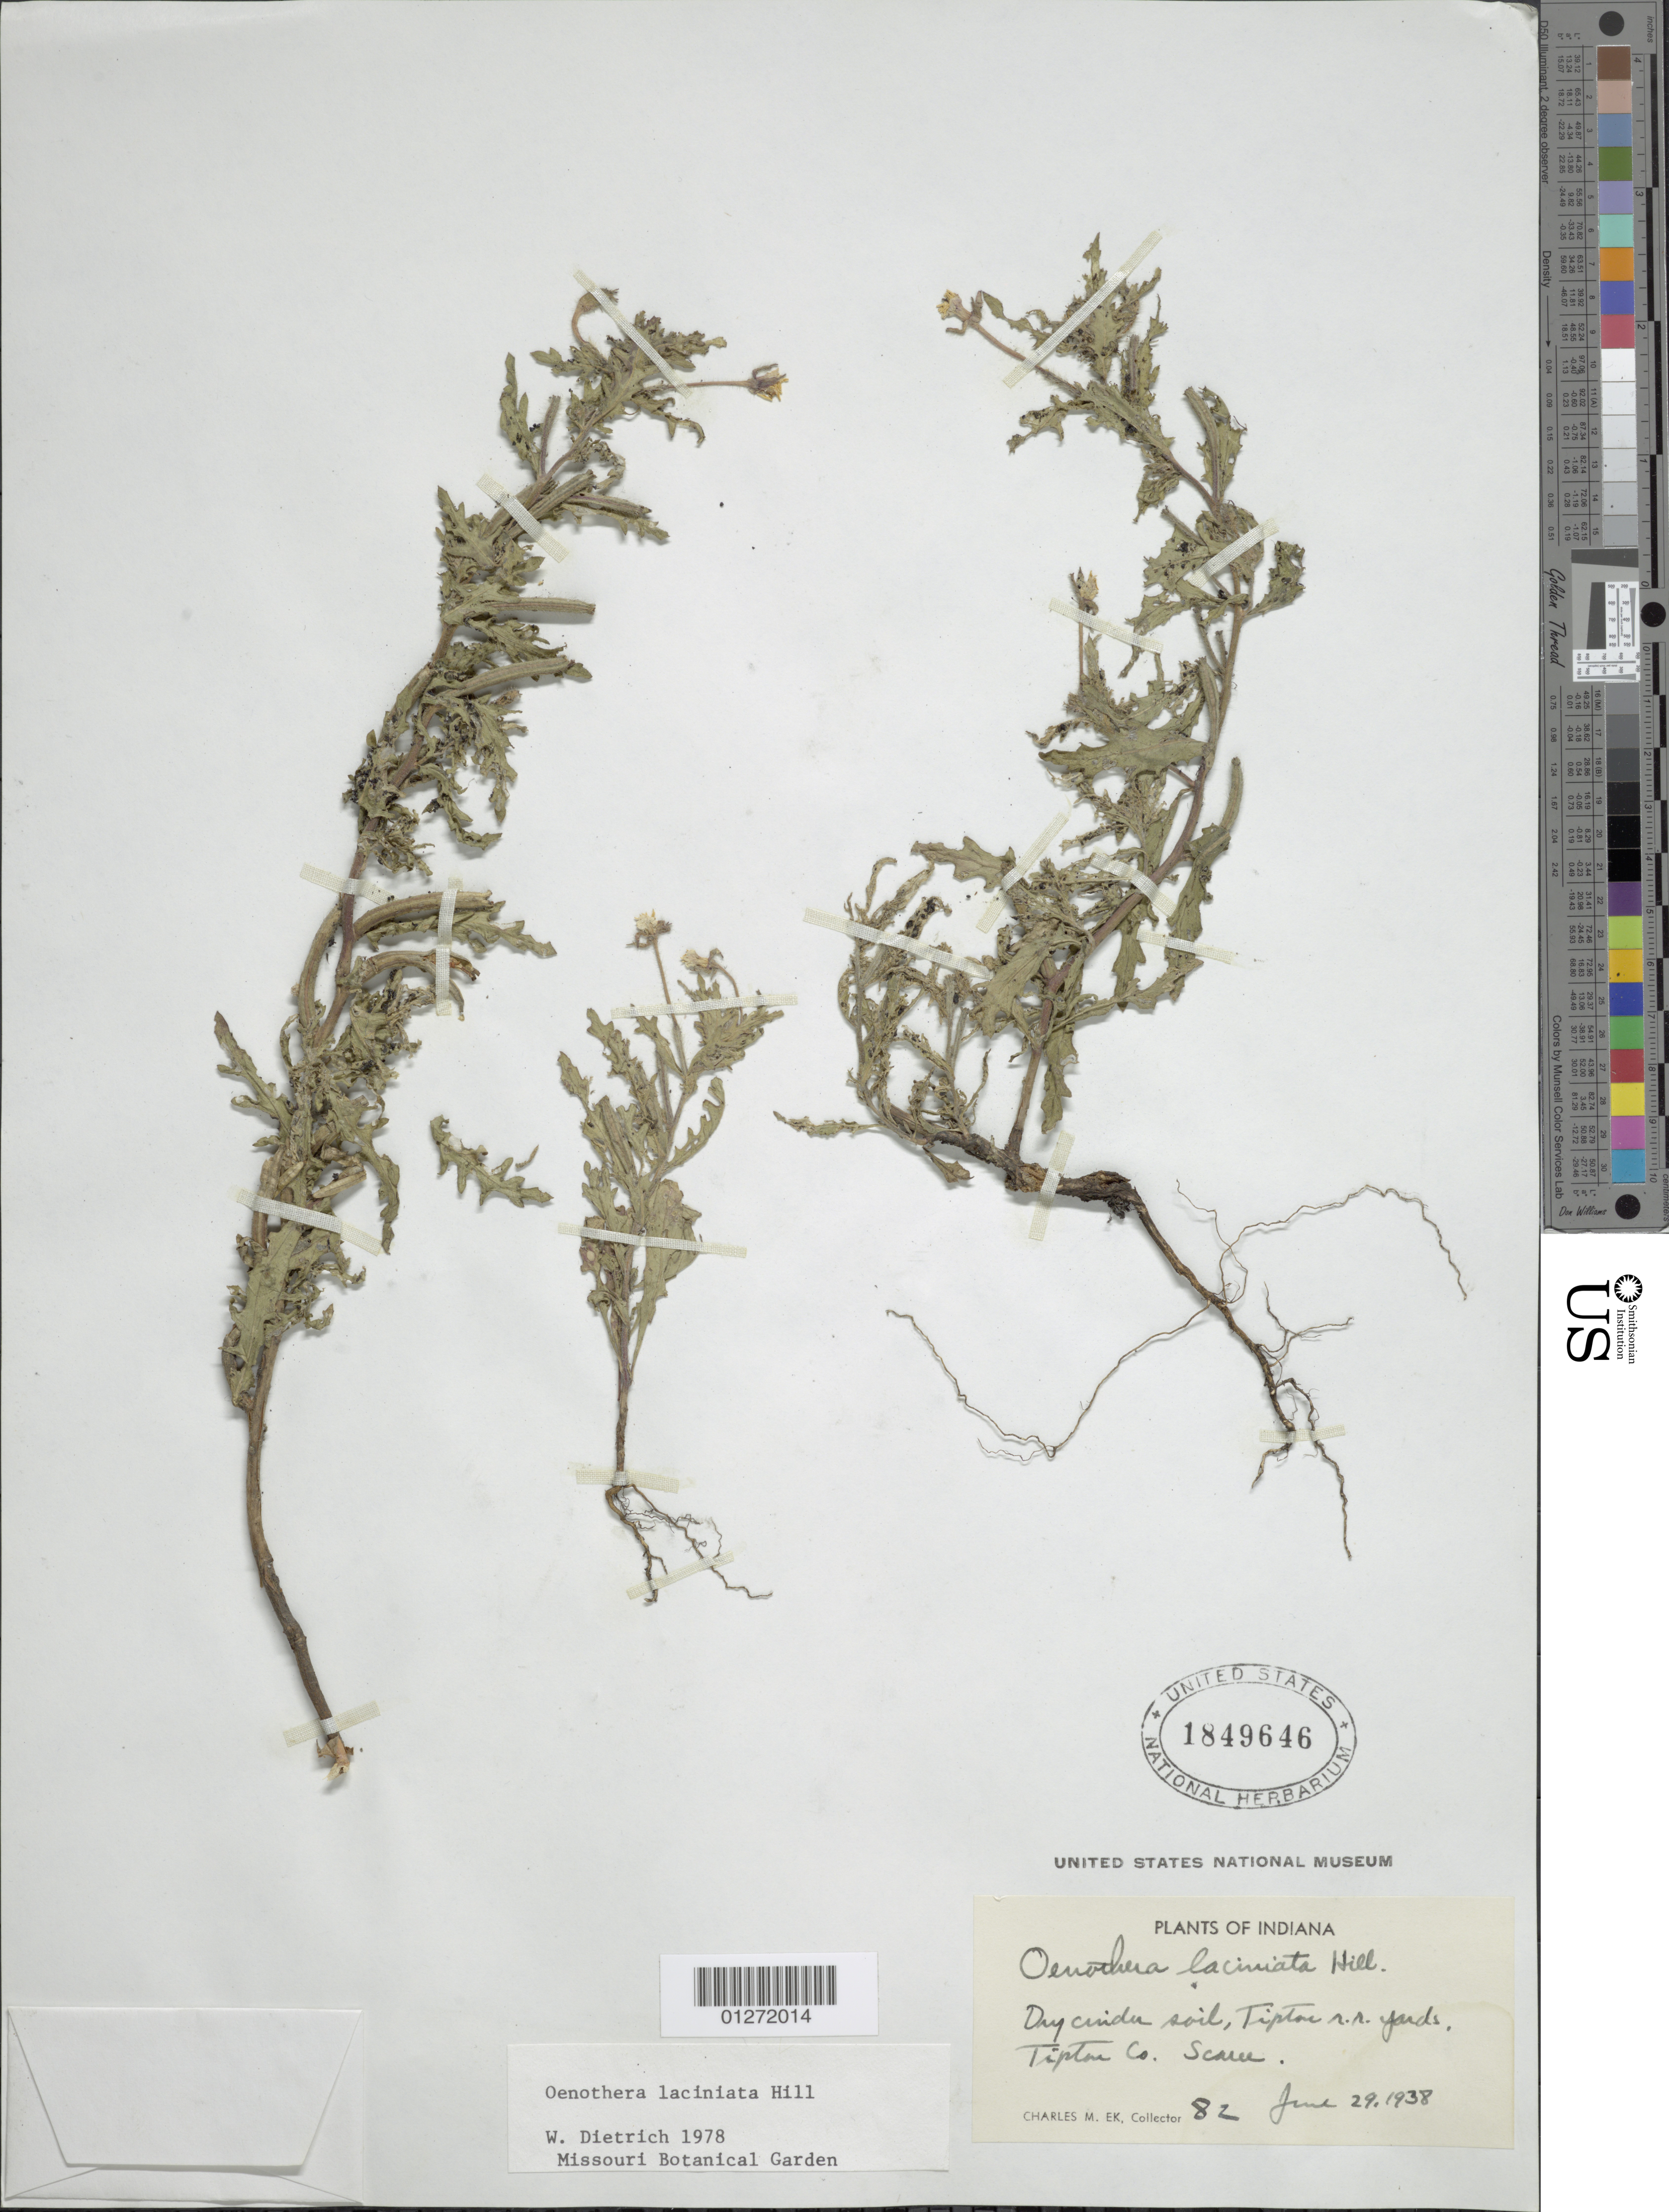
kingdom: Plantae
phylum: Tracheophyta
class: Magnoliopsida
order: Myrtales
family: Onagraceae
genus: Oenothera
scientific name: Oenothera laciniata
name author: Hill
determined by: Dietrich, W.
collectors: C. Ek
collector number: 82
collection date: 1938-06-29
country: United States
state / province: Indiana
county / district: Tipton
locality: Tipton r. r. yards. Scarce.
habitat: Dry soil.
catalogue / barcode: US 1849646